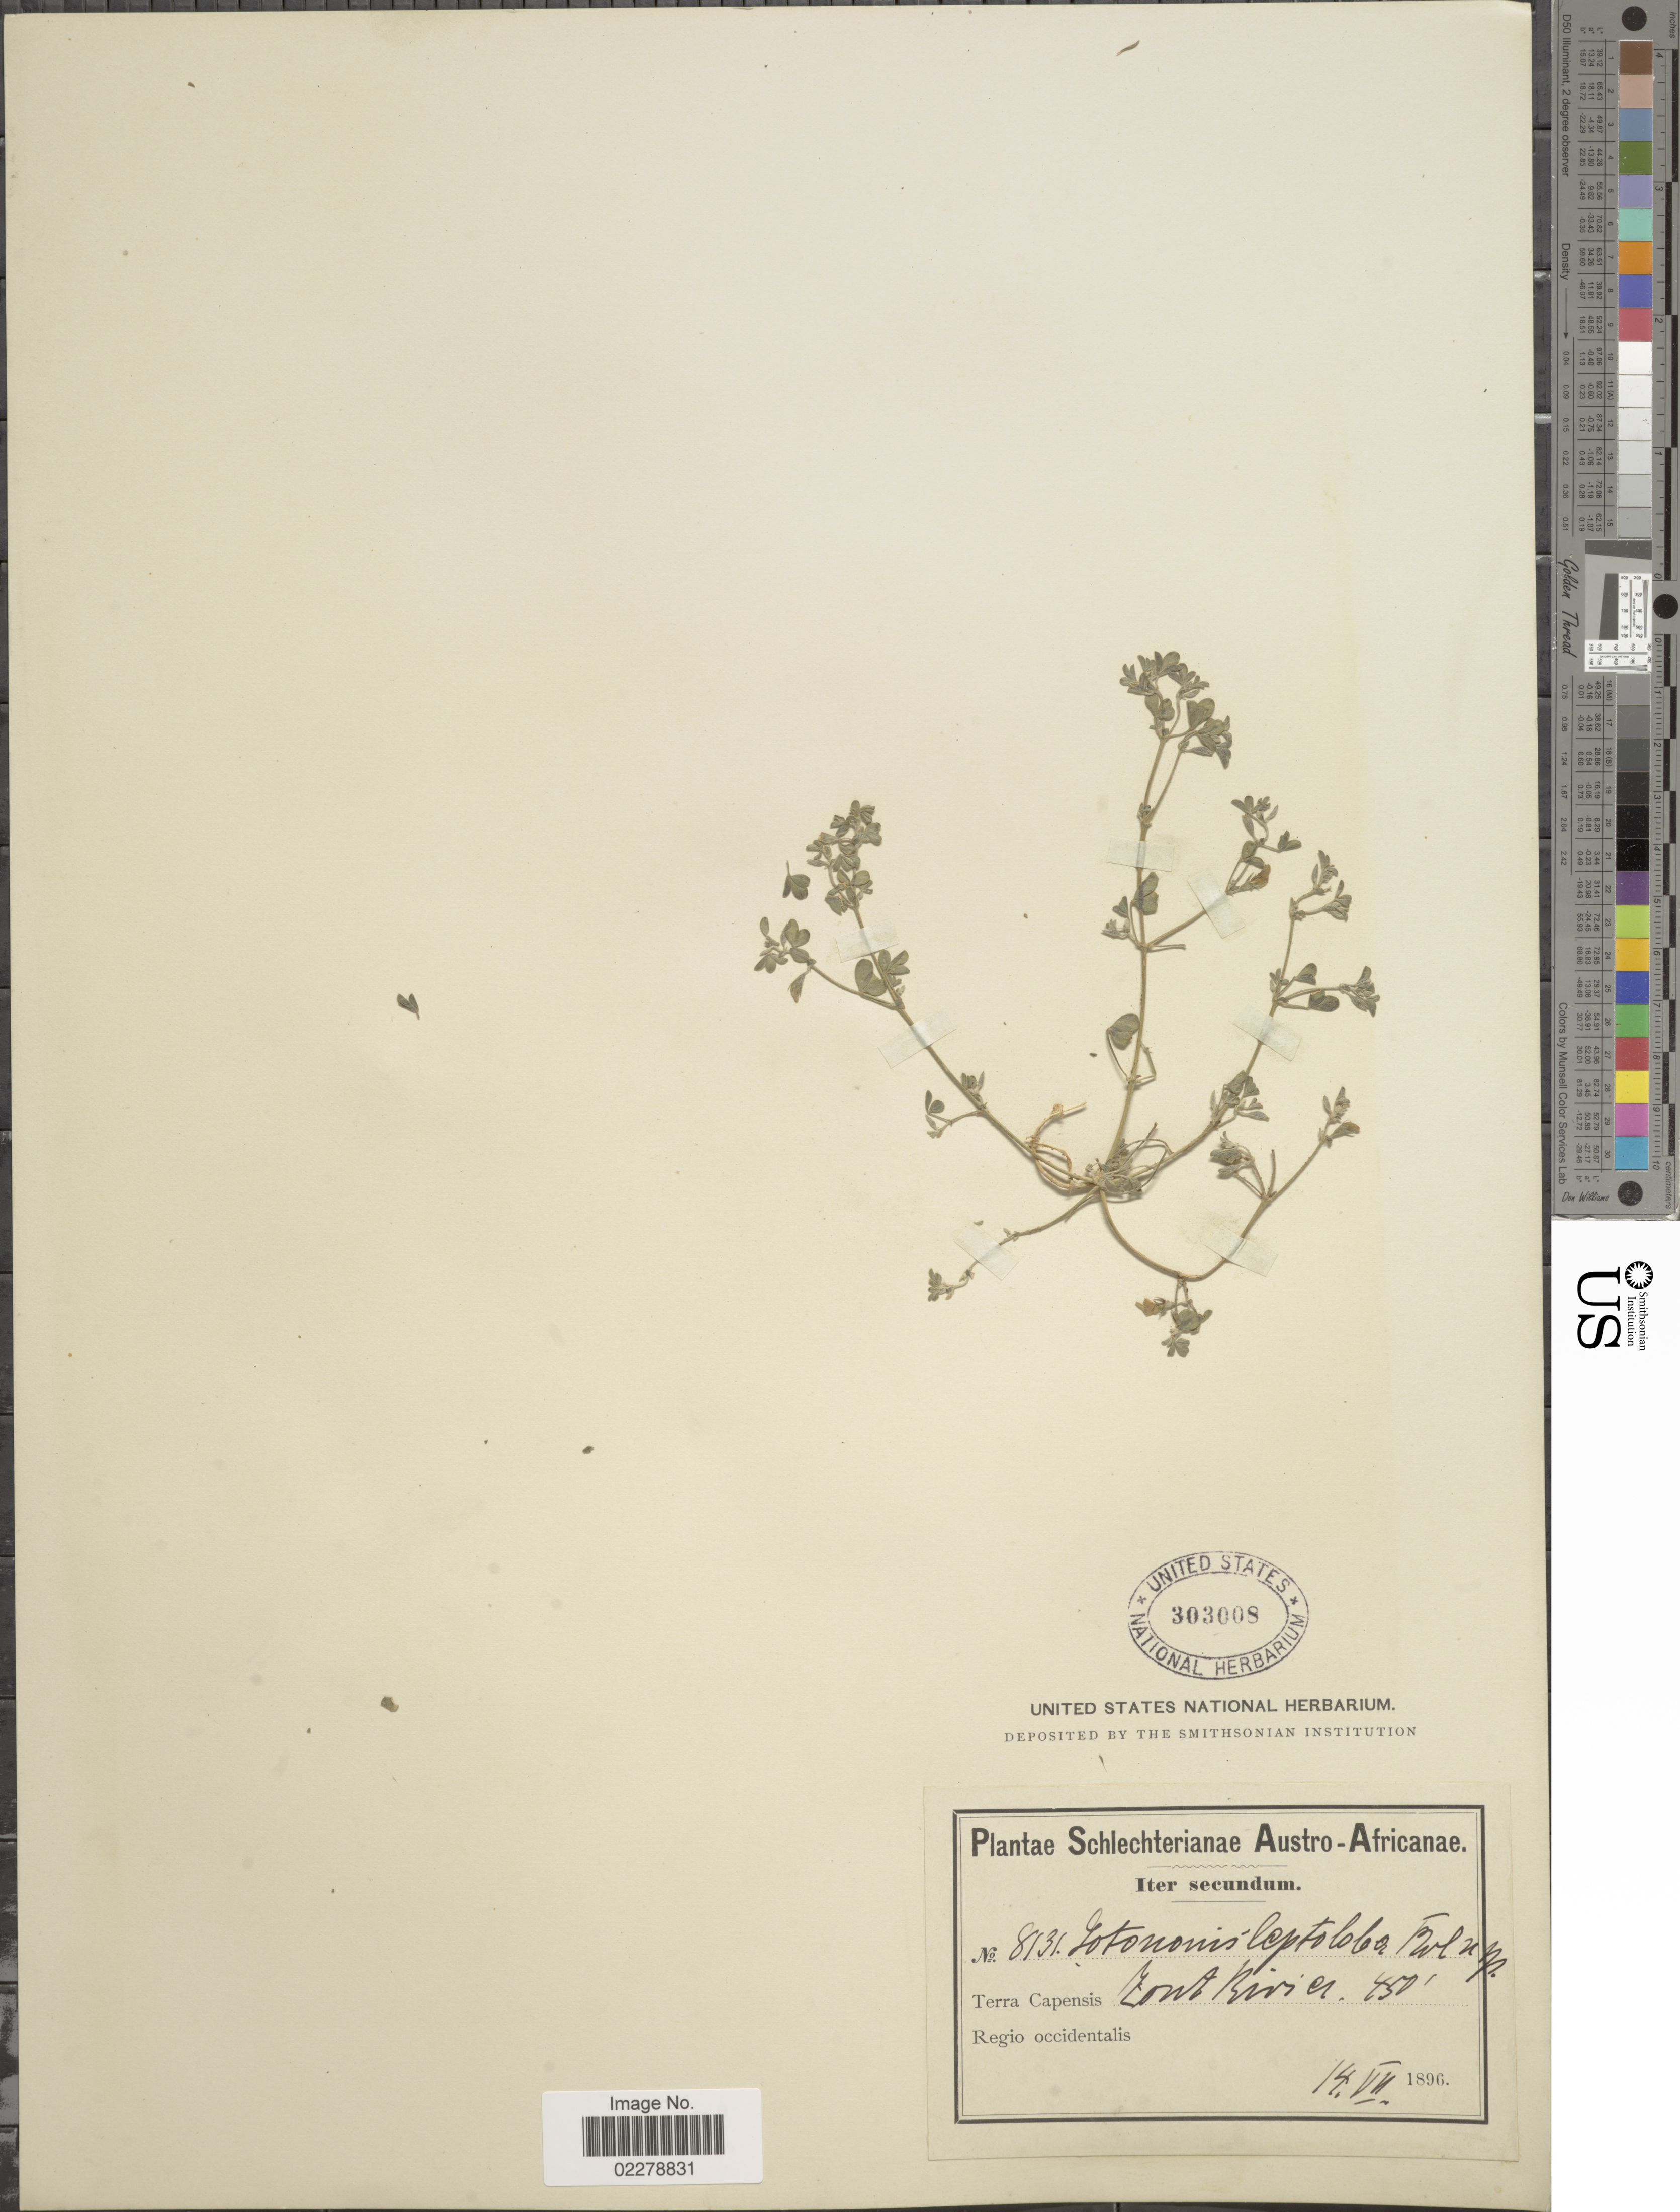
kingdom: Plantae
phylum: Tracheophyta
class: Magnoliopsida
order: Fabales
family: Fabaceae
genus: Lotononis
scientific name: Lotononis leptoloba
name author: Bolus in Schltr.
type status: Isosyntype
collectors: Schlechter, --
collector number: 8131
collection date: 1896-07-14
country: South Africa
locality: Austro -Africanae. Terra Capensis. Zout River. Regio occidentalis.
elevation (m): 137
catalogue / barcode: US 303008